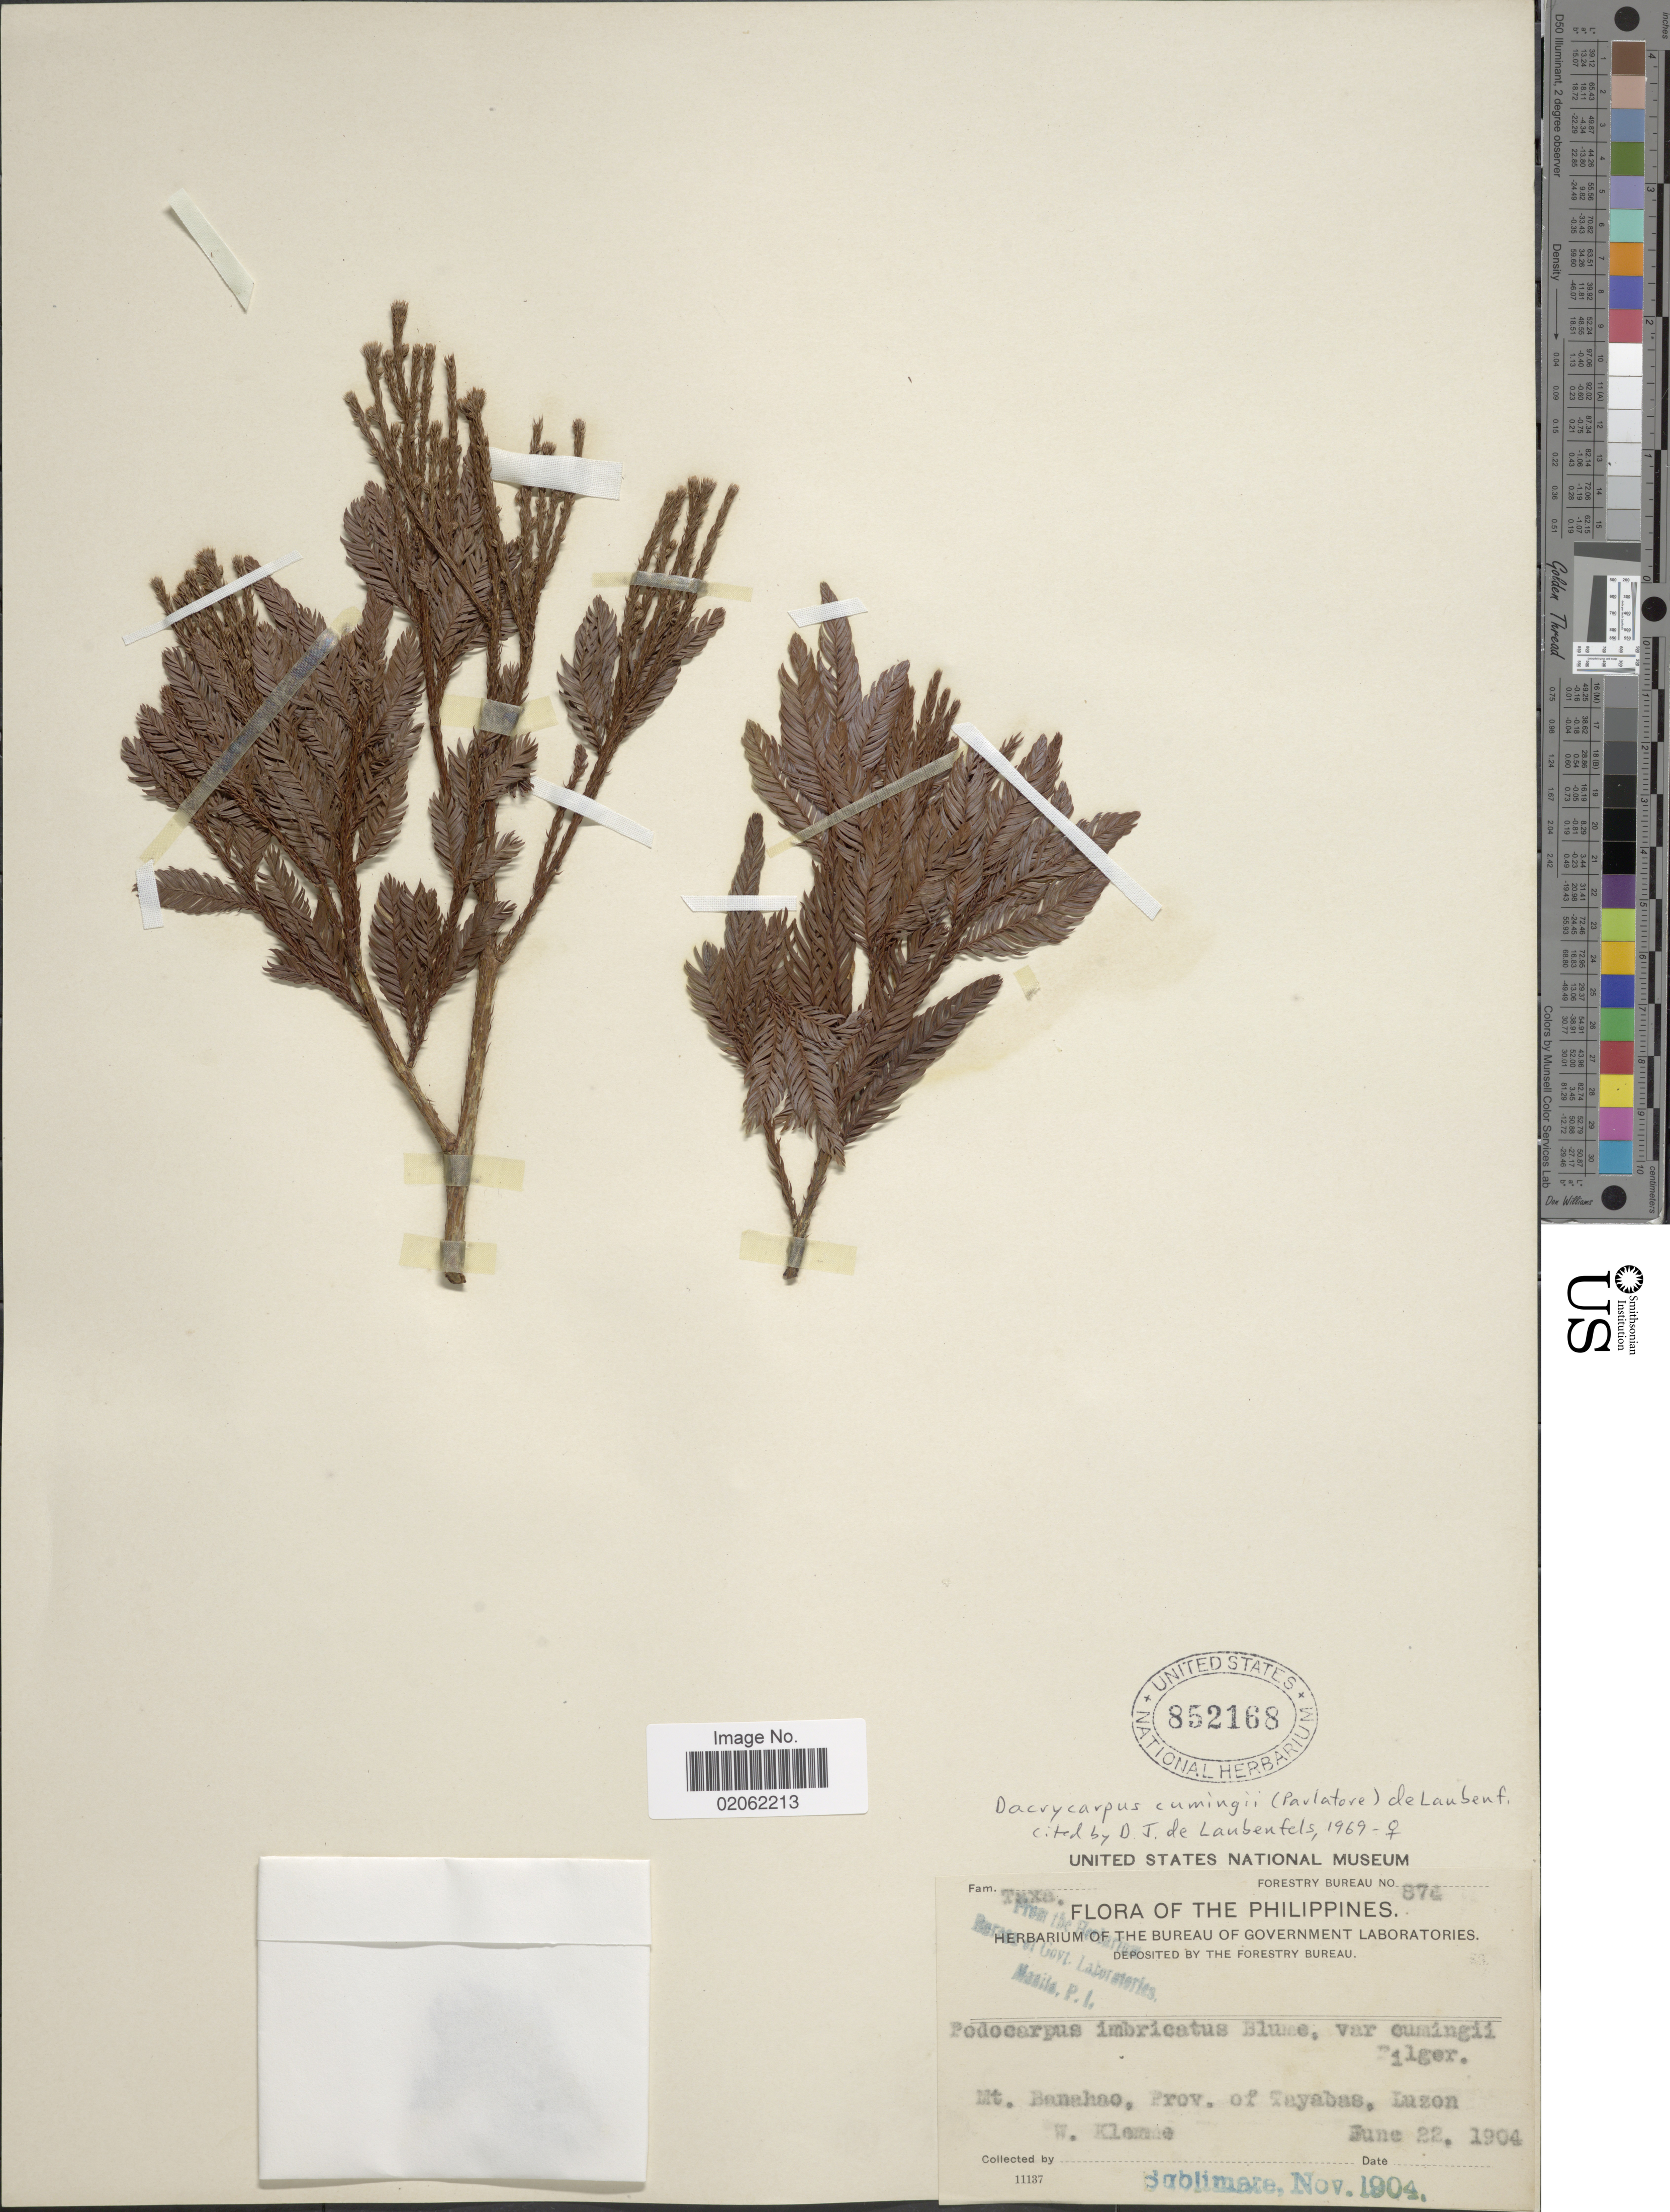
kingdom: Plantae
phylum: Tracheophyta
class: Pinopsida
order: Pinales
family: Podocarpaceae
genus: Dacrycarpus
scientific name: Dacrycarpus cumingii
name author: (Parl.) de Laub.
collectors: W. Klemme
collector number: Forestry Bureau 874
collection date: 1904-06-22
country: Philippines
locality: Mt Banahao Prov of Tayabas, Luzon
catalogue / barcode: US 852168